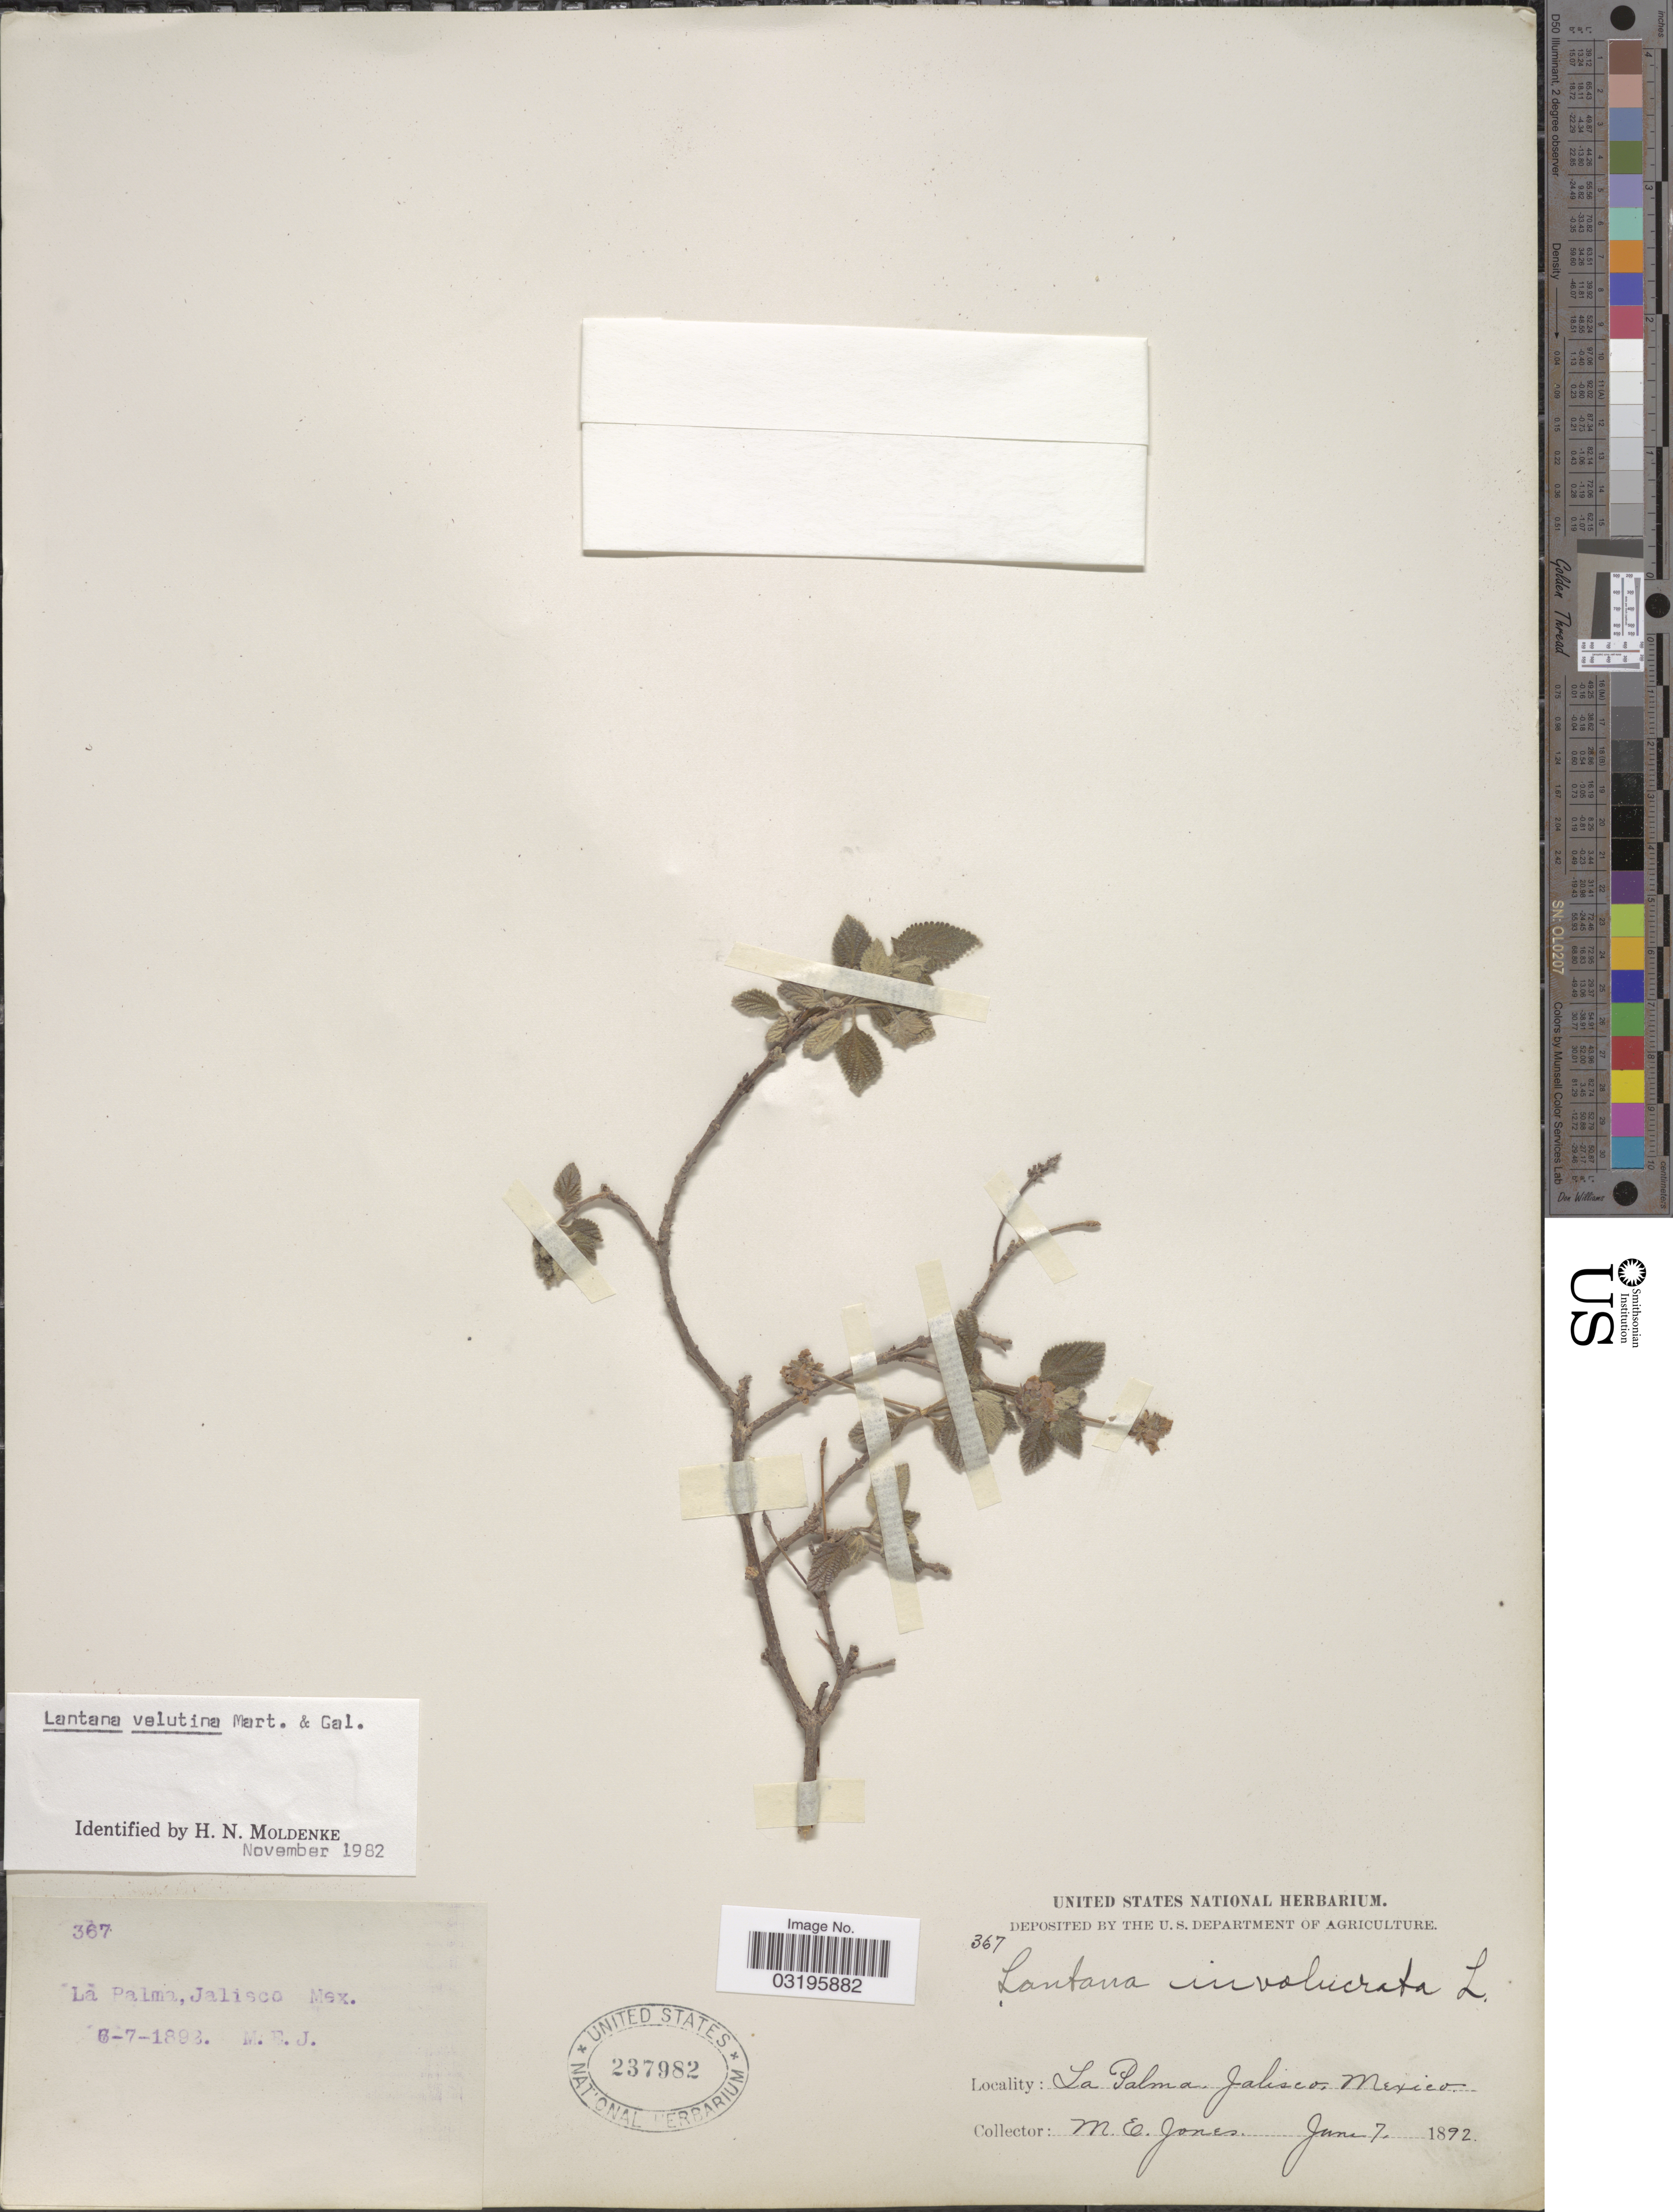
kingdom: Plantae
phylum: Tracheophyta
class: Magnoliopsida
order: Lamiales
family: Verbenaceae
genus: Lantana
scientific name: Lantana velutina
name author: M. Martens & Galeotti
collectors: M. E. Jones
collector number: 367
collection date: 1892-06-07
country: Mexico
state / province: Jalisco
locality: La palma.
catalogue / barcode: US 237982